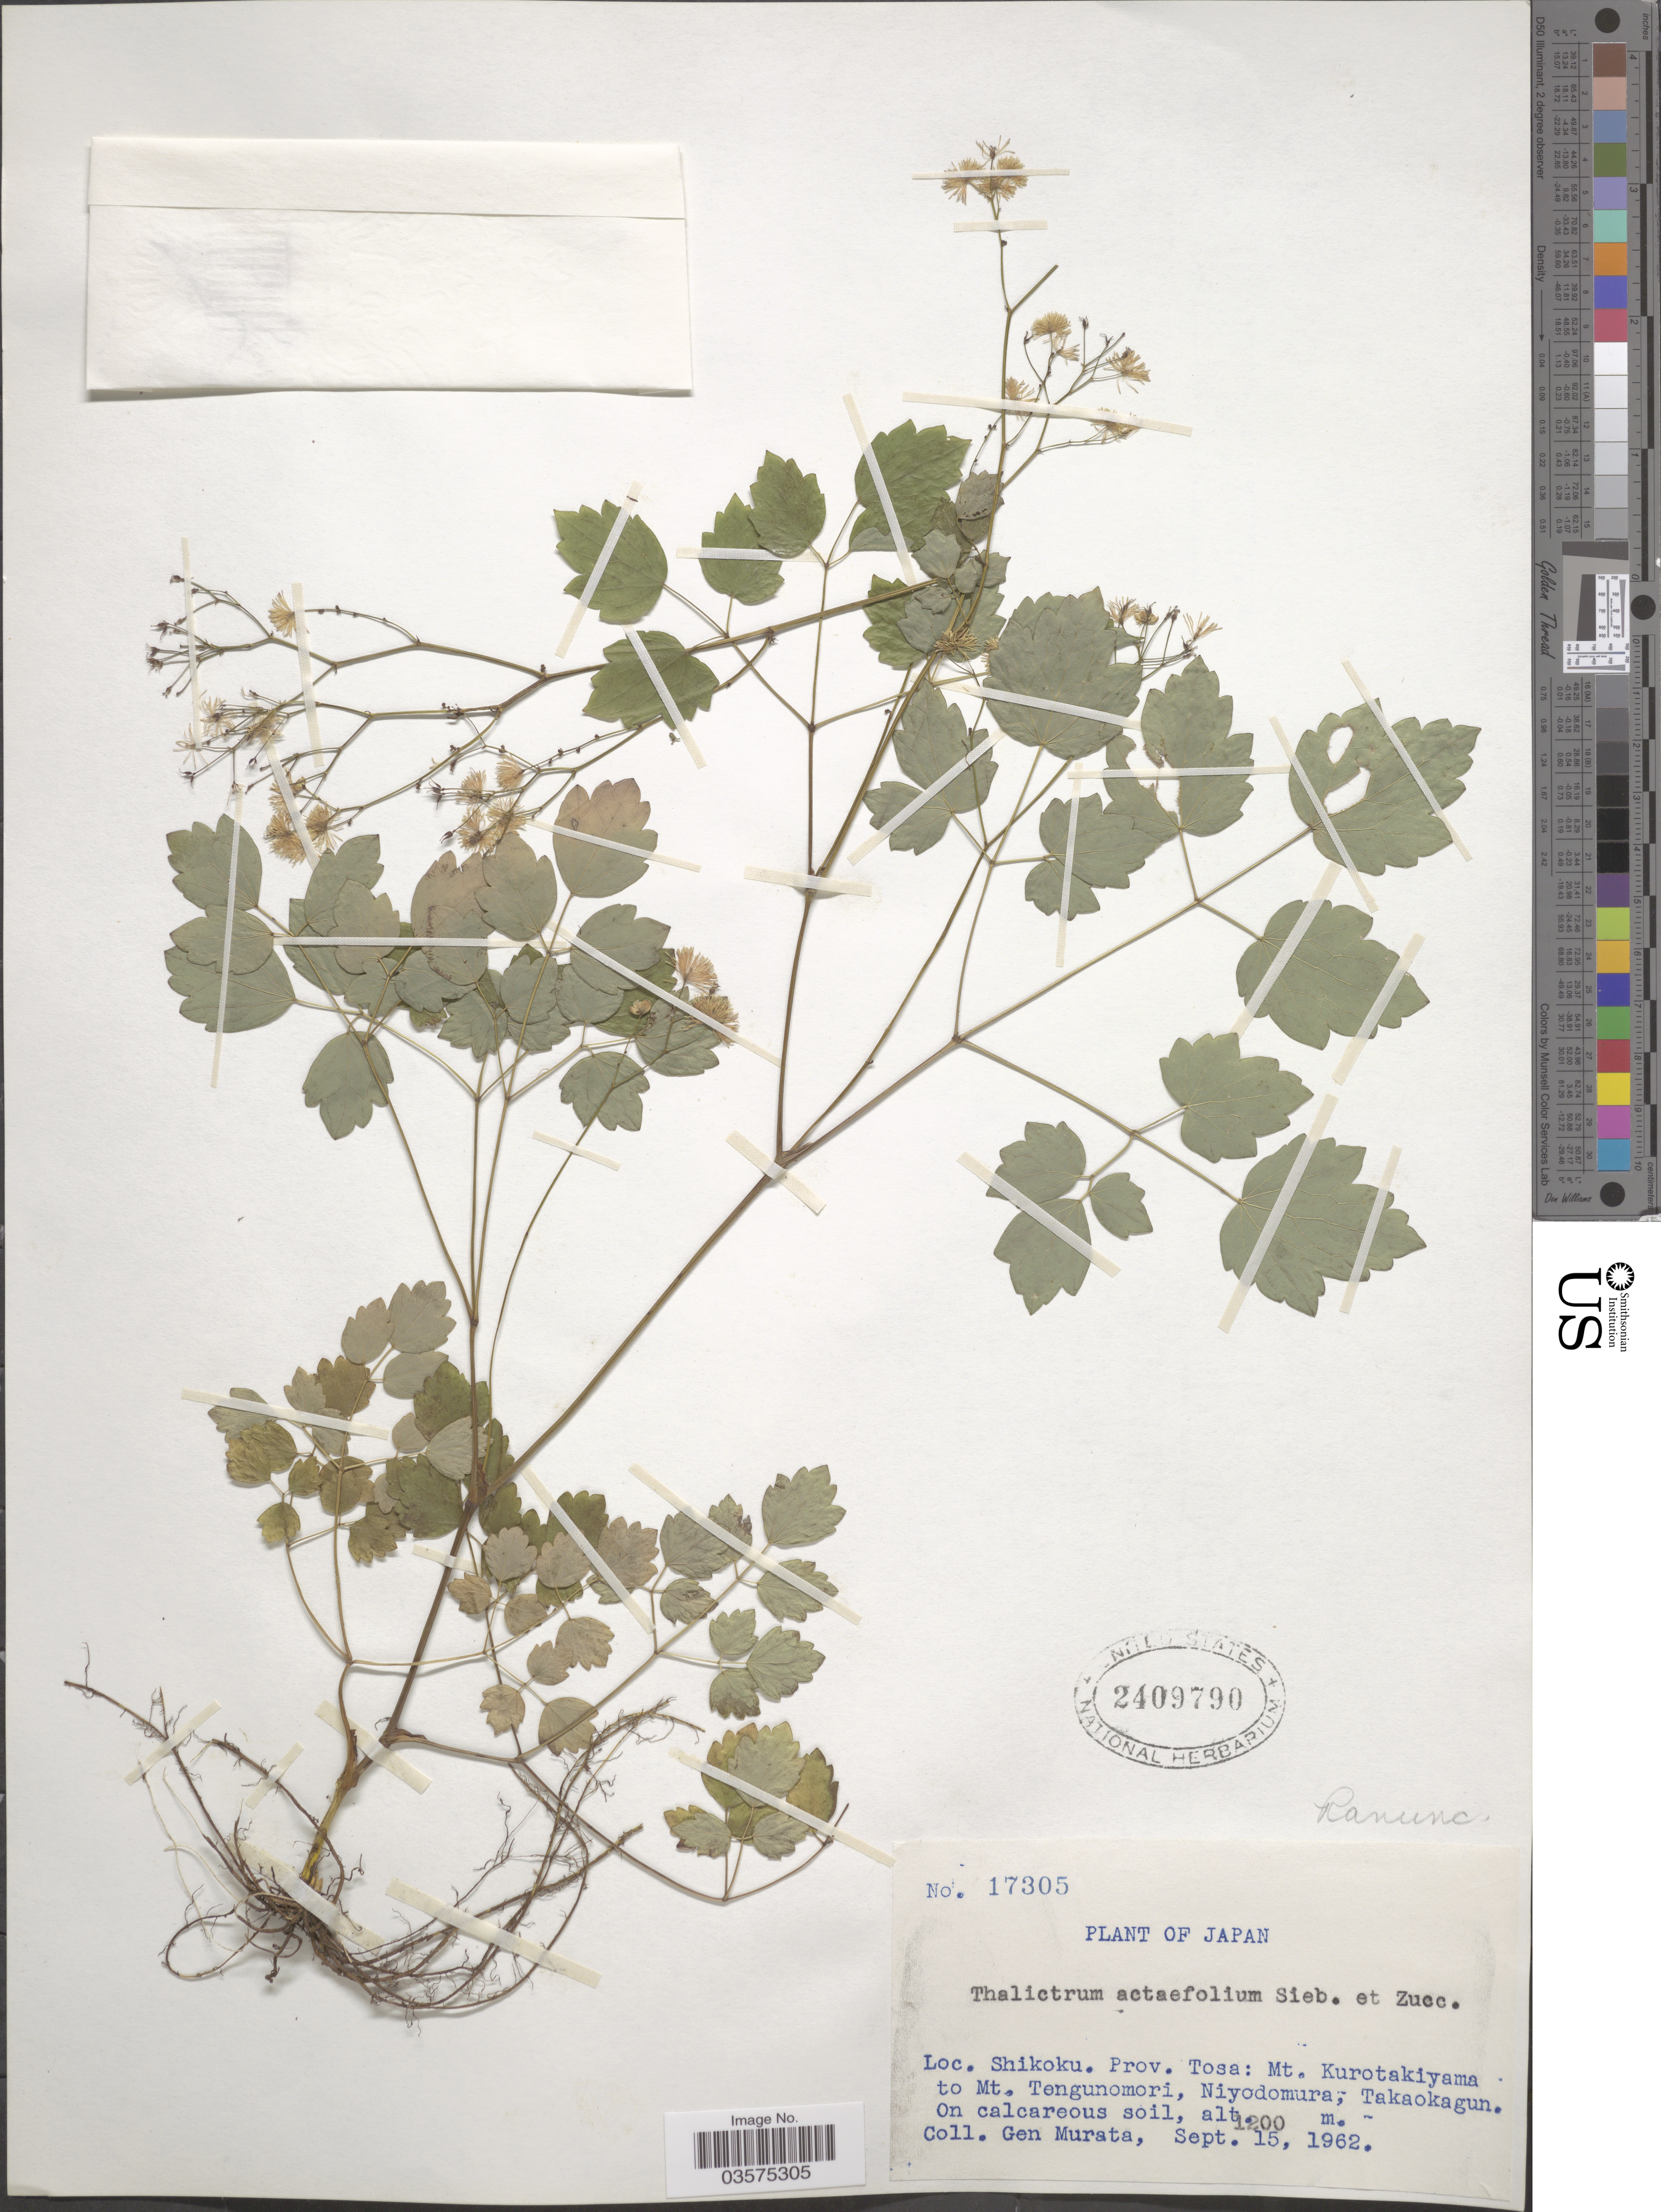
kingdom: Plantae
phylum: Tracheophyta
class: Magnoliopsida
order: Ranunculales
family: Ranunculaceae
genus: Thalictrum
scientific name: Thalictrum actaeifolium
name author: Siebold & Zucc.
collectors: G. Murata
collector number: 17305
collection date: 1962-09-15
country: Japan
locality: Shikoku. Prov. Tosa: Mt. Kurotakiyama to Mt. Tengunomori, Niyodomura; Takaokagun.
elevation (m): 1200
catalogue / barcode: US 2409790